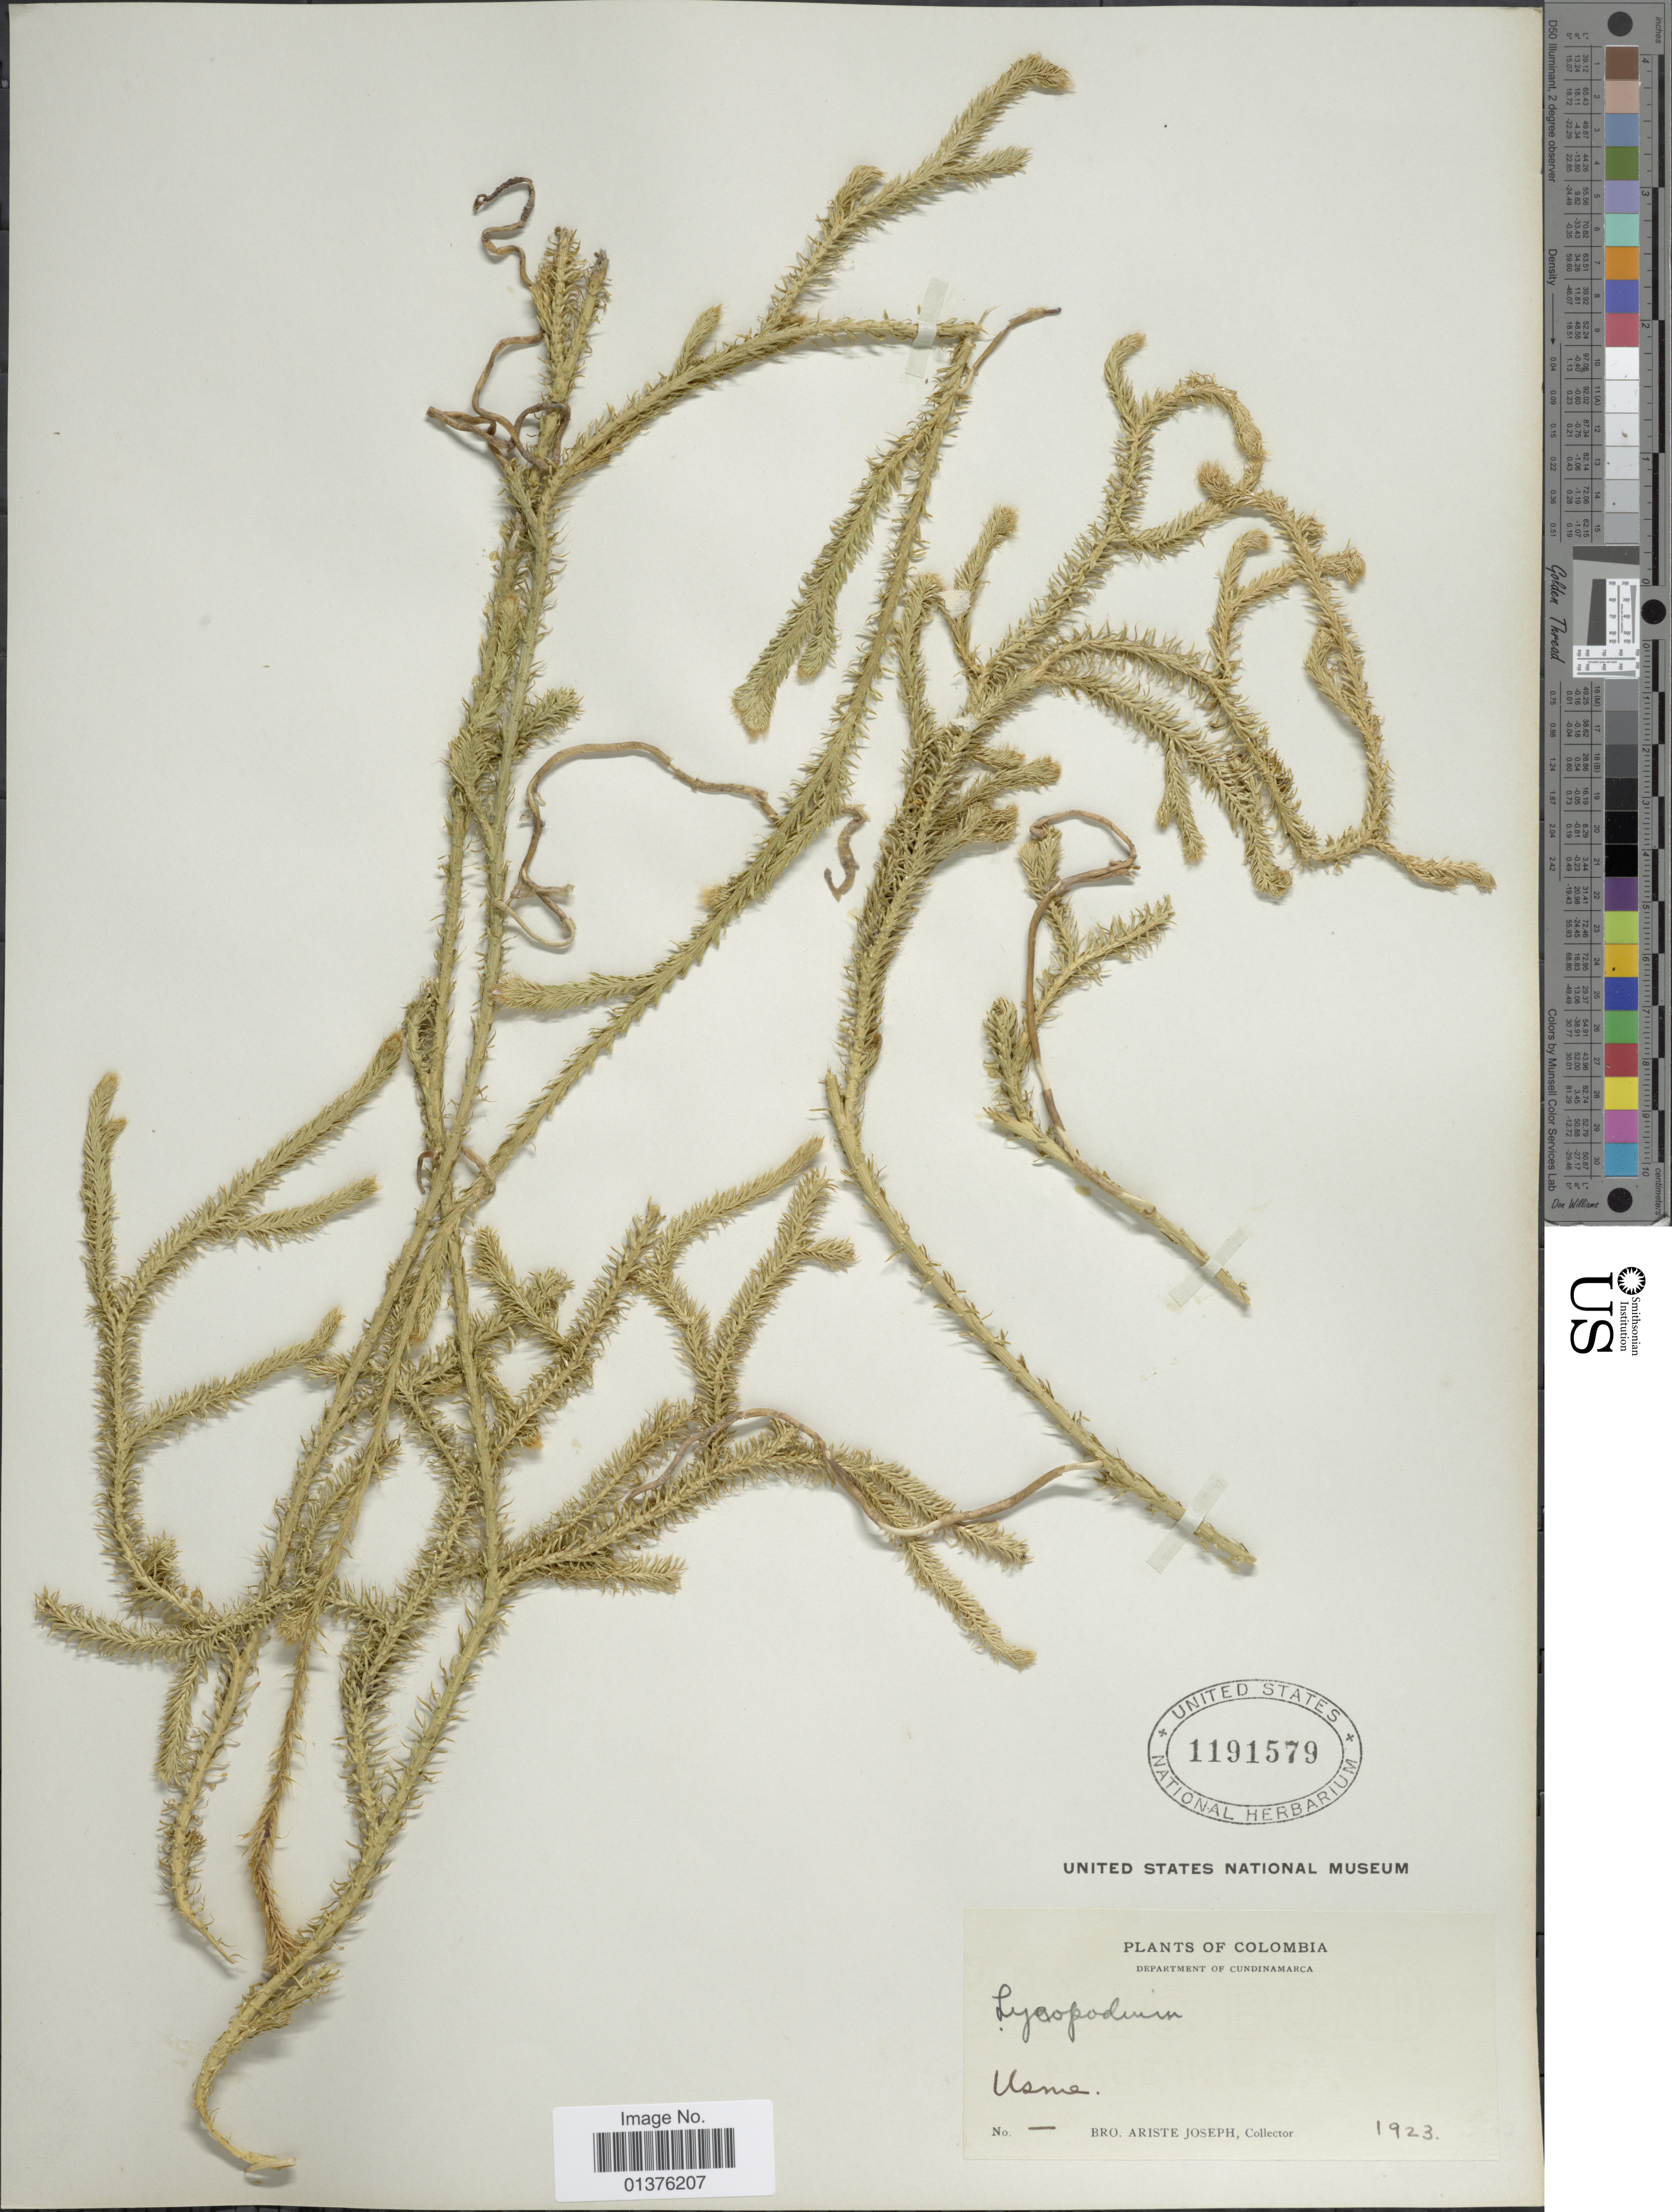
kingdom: Plantae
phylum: Tracheophyta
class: Lycopodiopsida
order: Lycopodiales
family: Lycopodiaceae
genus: Lycopodium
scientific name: Lycopodium clavatum subsp. clavatum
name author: L.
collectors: Bro. Ariste-Joseph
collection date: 1923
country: Colombia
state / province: Cundinamarca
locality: Usme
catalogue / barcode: US 1191579